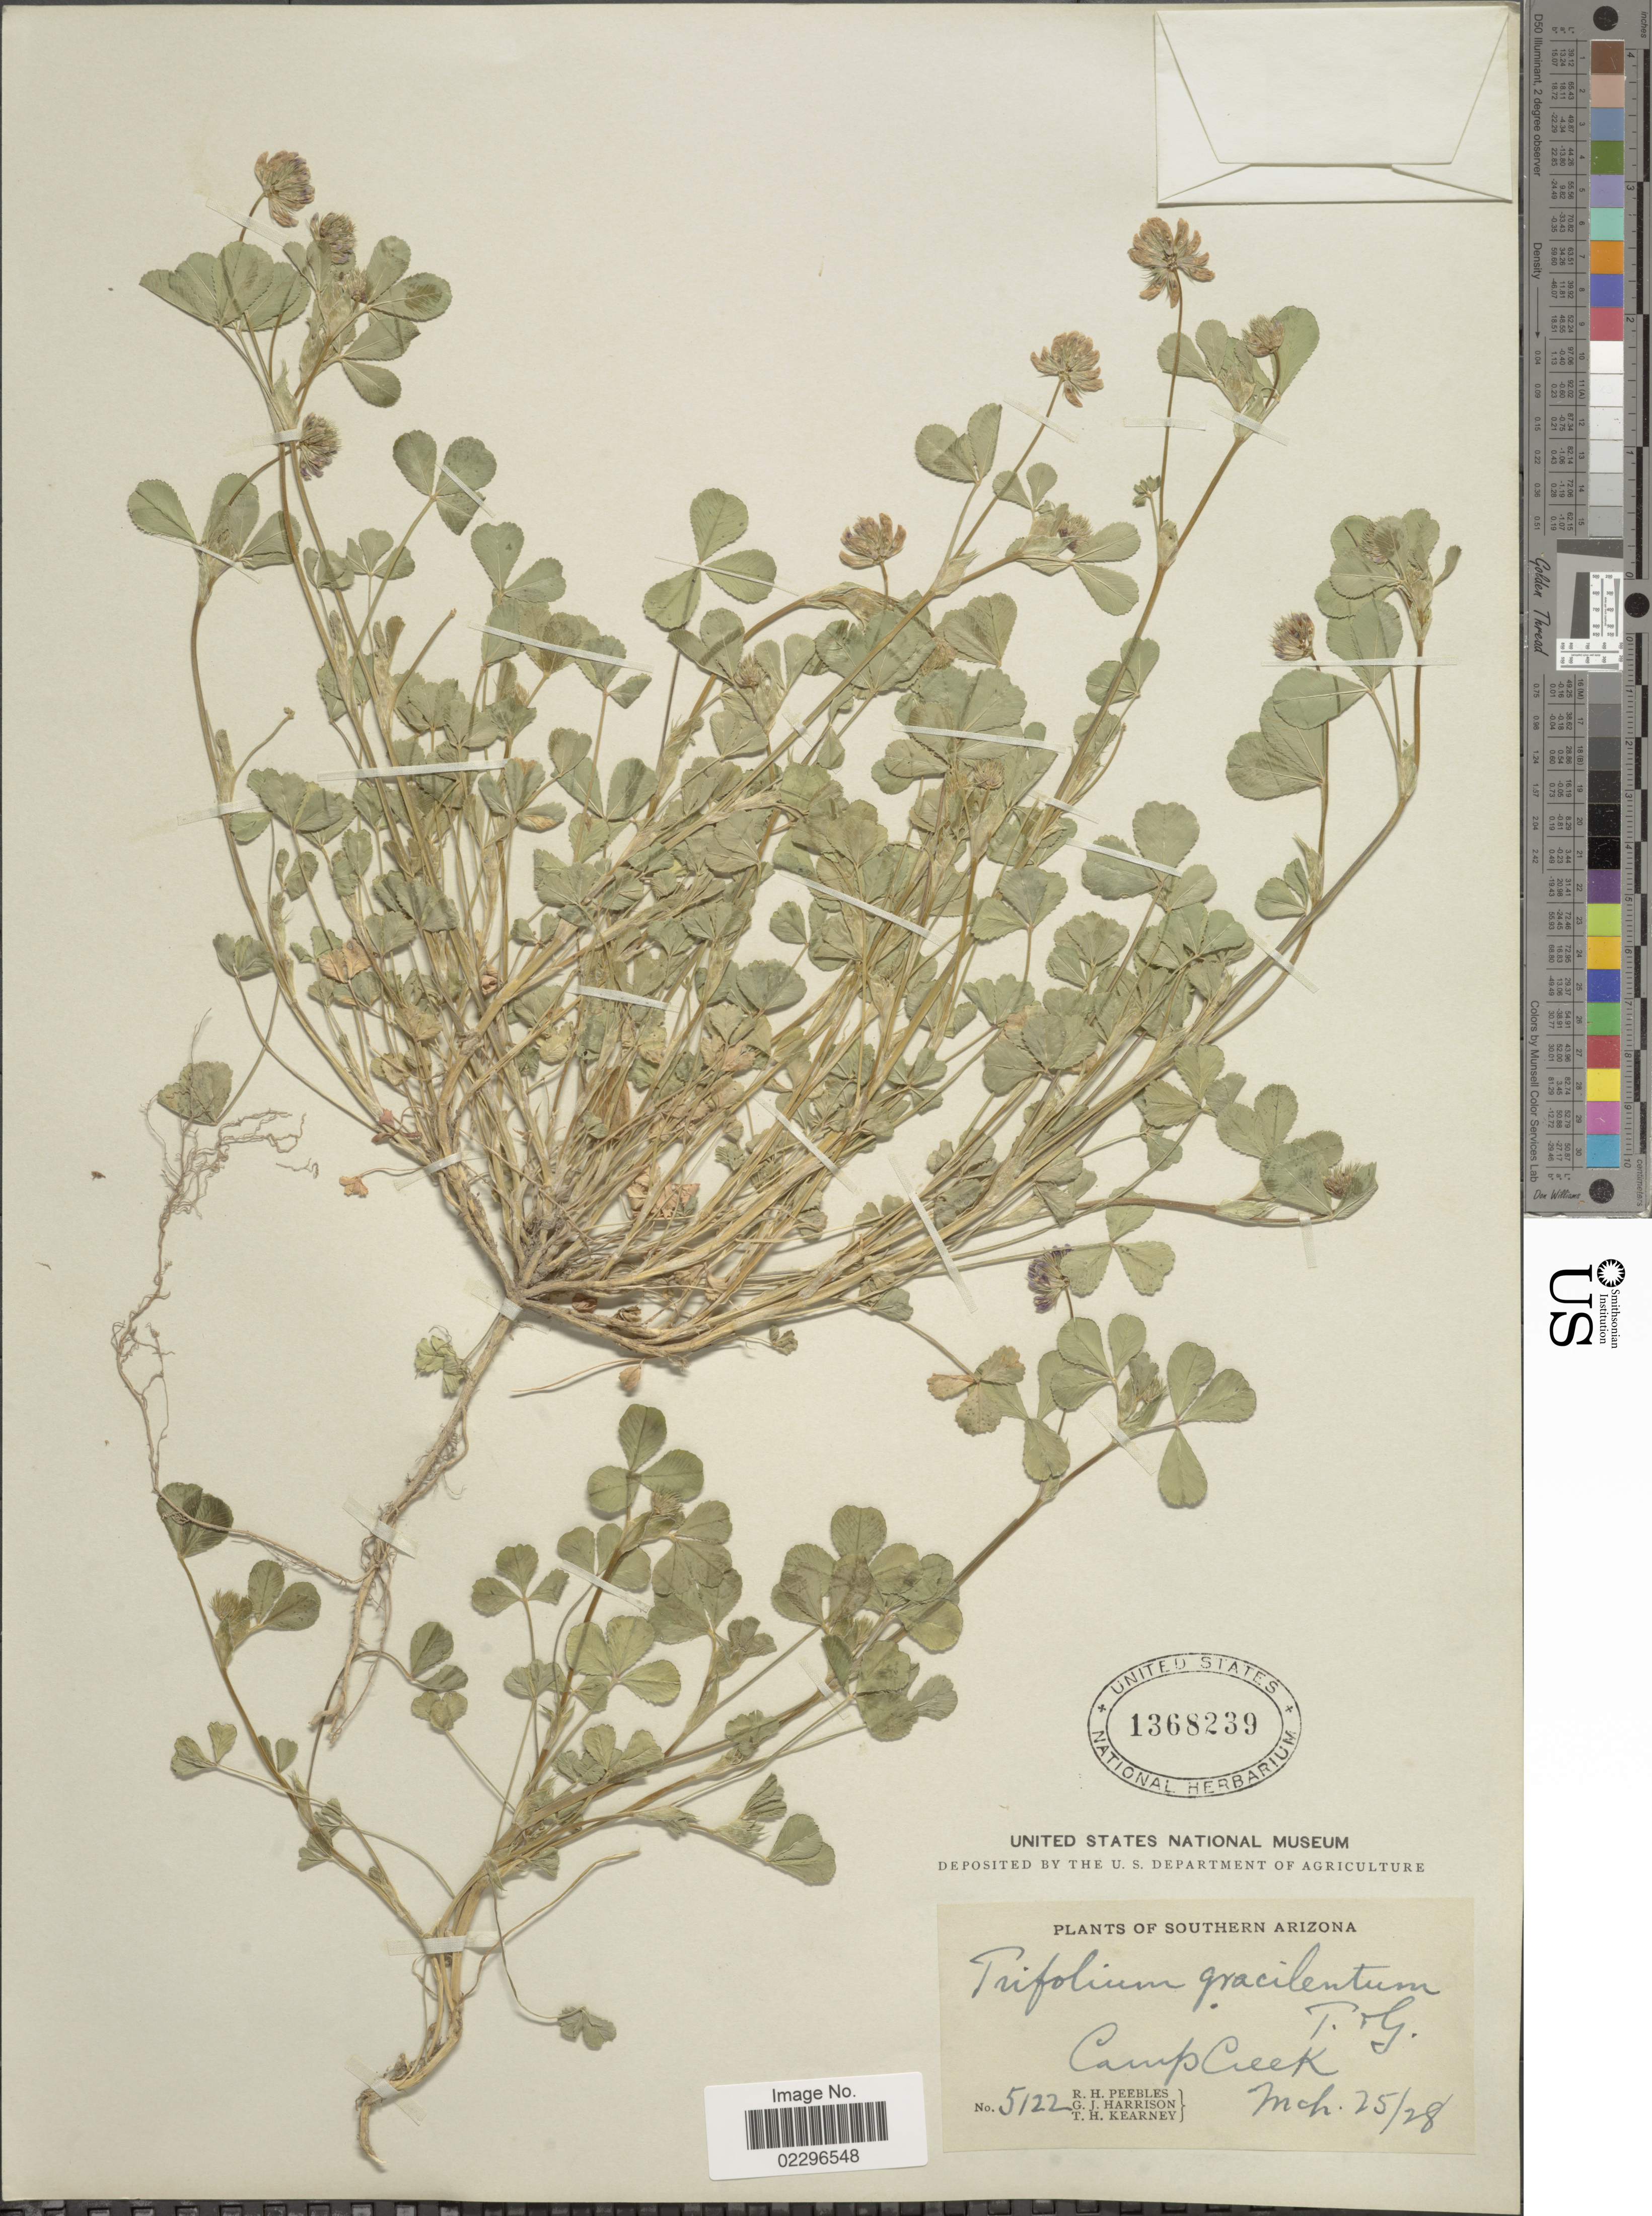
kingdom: Plantae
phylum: Tracheophyta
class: Magnoliopsida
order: Fabales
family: Fabaceae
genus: Trifolium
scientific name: Trifolium gracilentum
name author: Torr. & A. Gray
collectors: R. H. Peebles, G. J. Harrison & T. H. Kearney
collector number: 5122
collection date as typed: Transcribed d/m/y: 25/3/28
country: United States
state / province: Arizona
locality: Southern Arizona, Camp Creek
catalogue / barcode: US 1368239